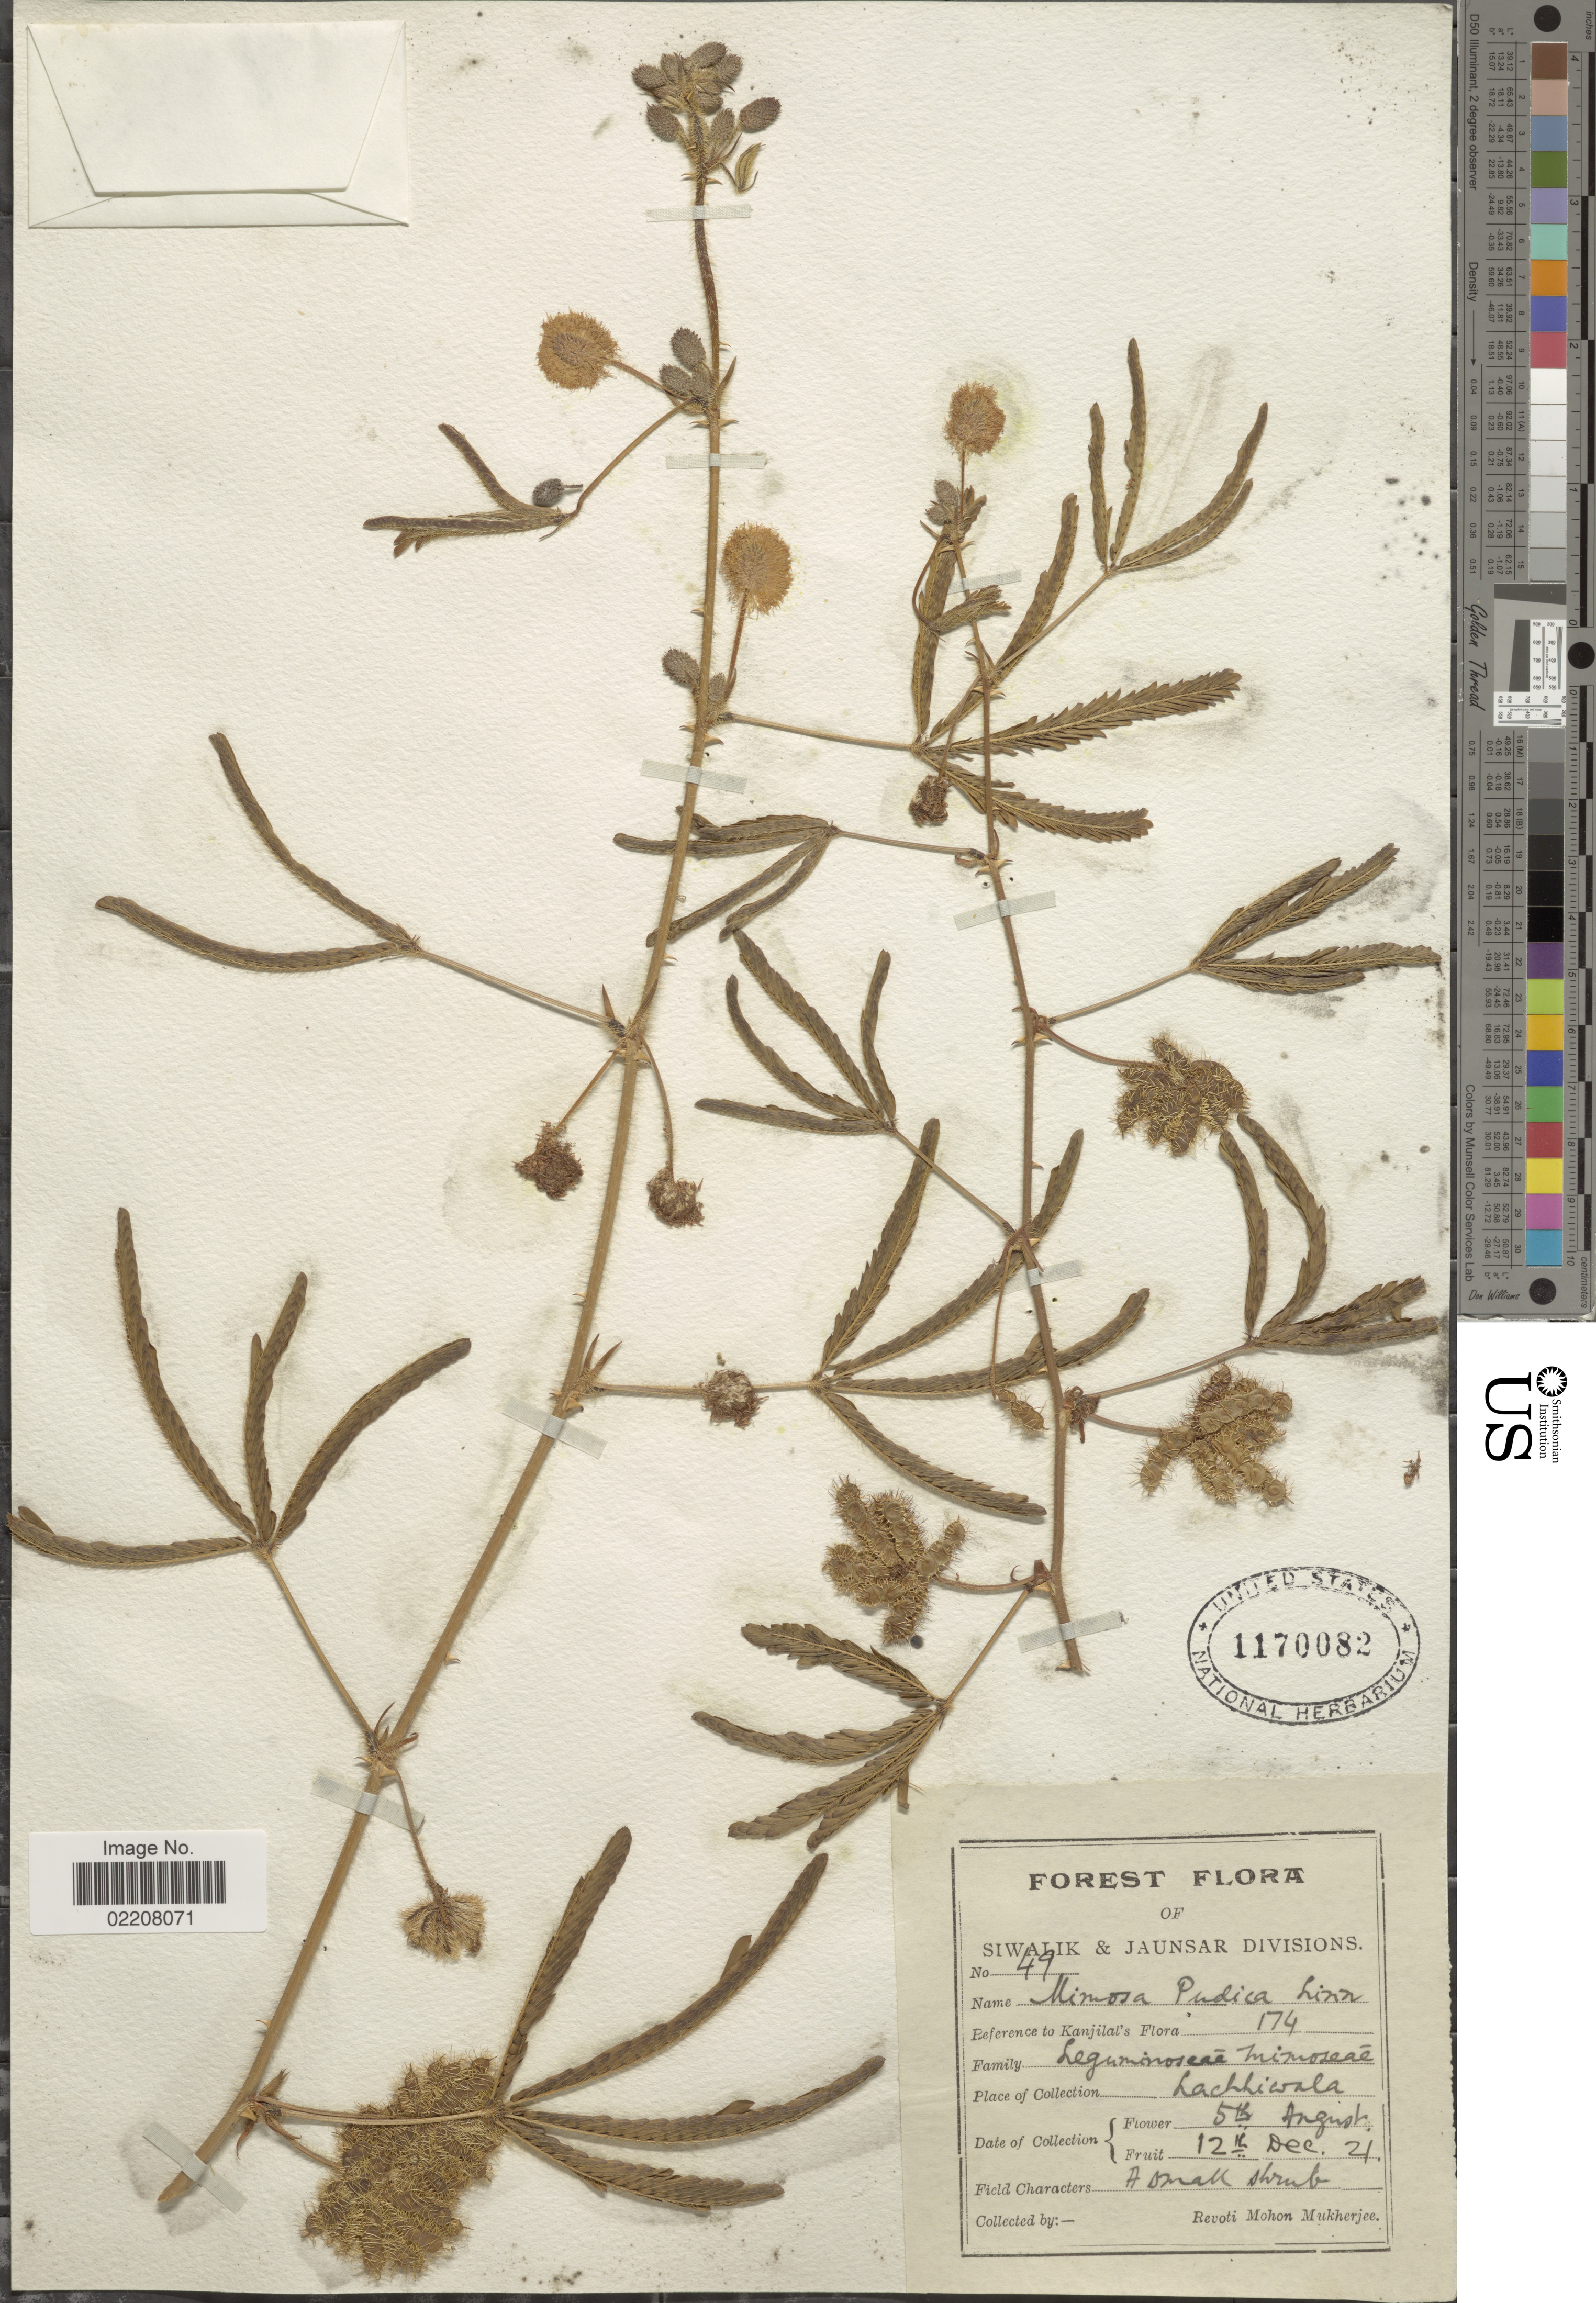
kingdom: Plantae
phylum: Tracheophyta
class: Magnoliopsida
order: Fabales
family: Fabaceae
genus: Mimosa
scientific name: Mimosa pudica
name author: L.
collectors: R. Mukherjee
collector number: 49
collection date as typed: Transcribed d/m/y: 12/12/21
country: India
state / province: Uttarakhand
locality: Forest flora, Siwalik & Jaunsar Divisions, Lachhiwala.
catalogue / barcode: US 1170082